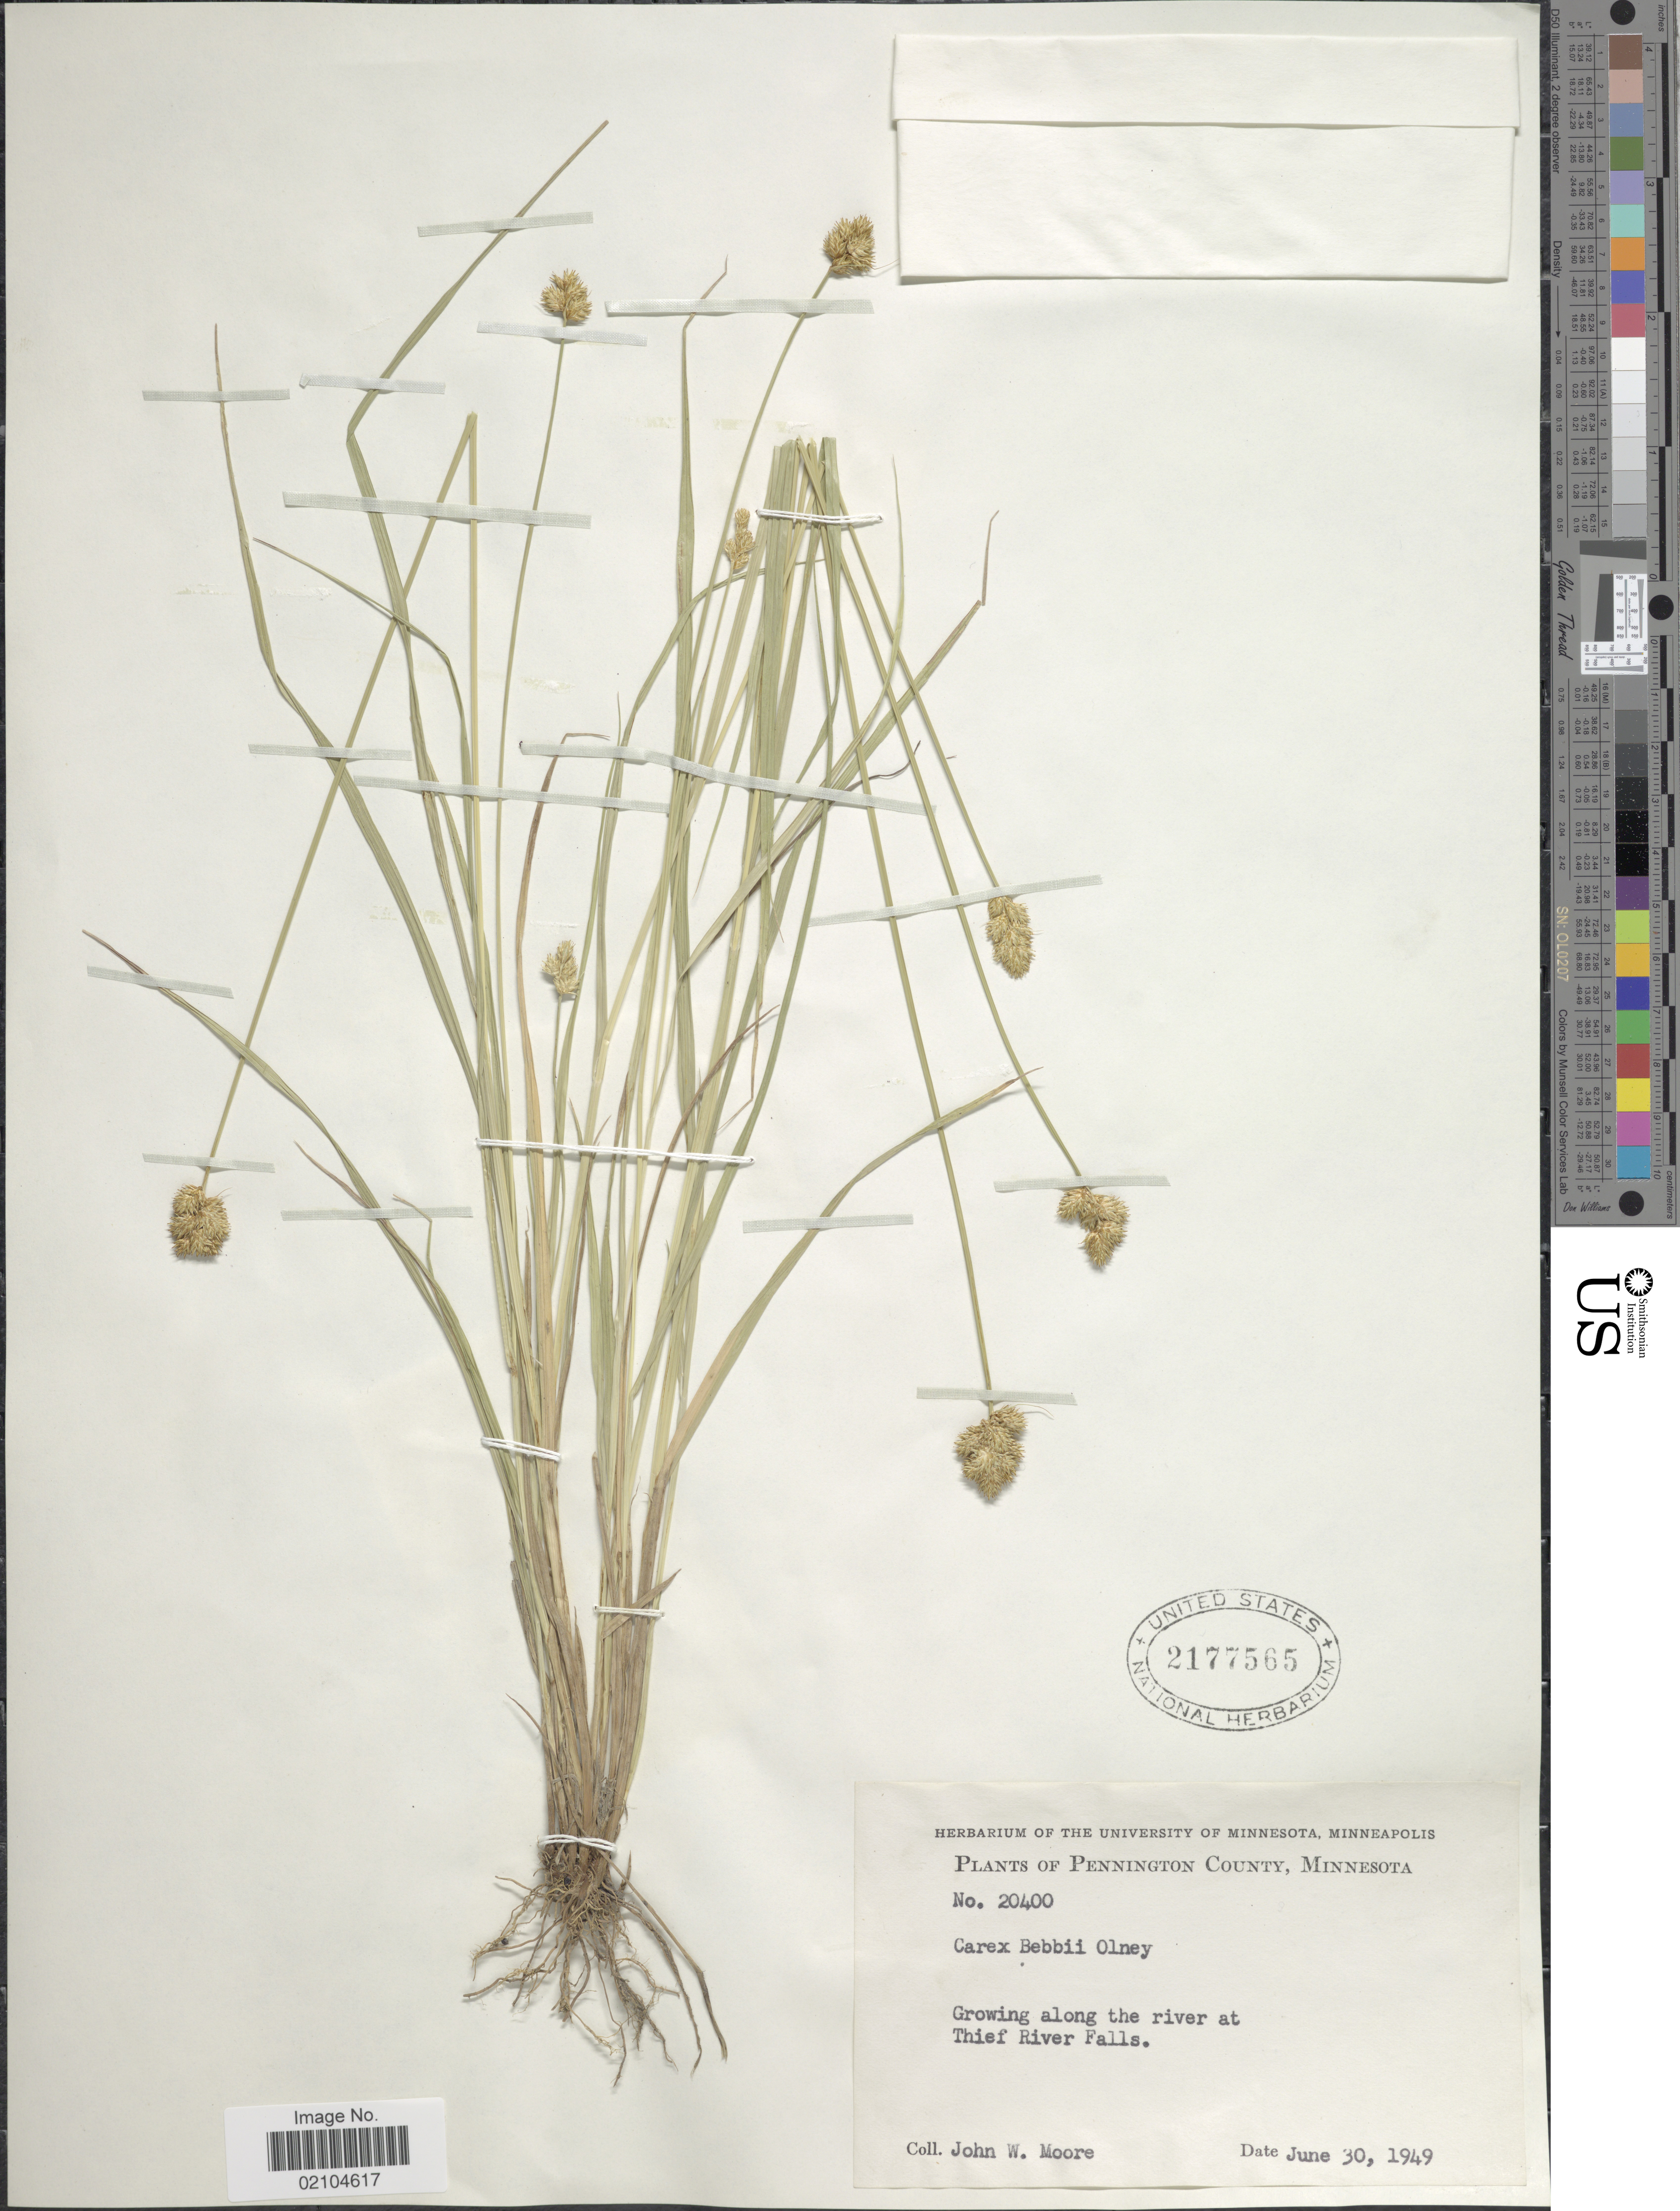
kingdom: Plantae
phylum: Tracheophyta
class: Liliopsida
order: Poales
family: Cyperaceae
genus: Carex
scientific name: Carex bebbii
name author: (L.H. Bailey) Olney ex Fernald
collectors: J. Moore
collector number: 20400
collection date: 1949-06-30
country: United States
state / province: Minnesota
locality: Growing along the river at Thief River Falls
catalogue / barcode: US 2177565